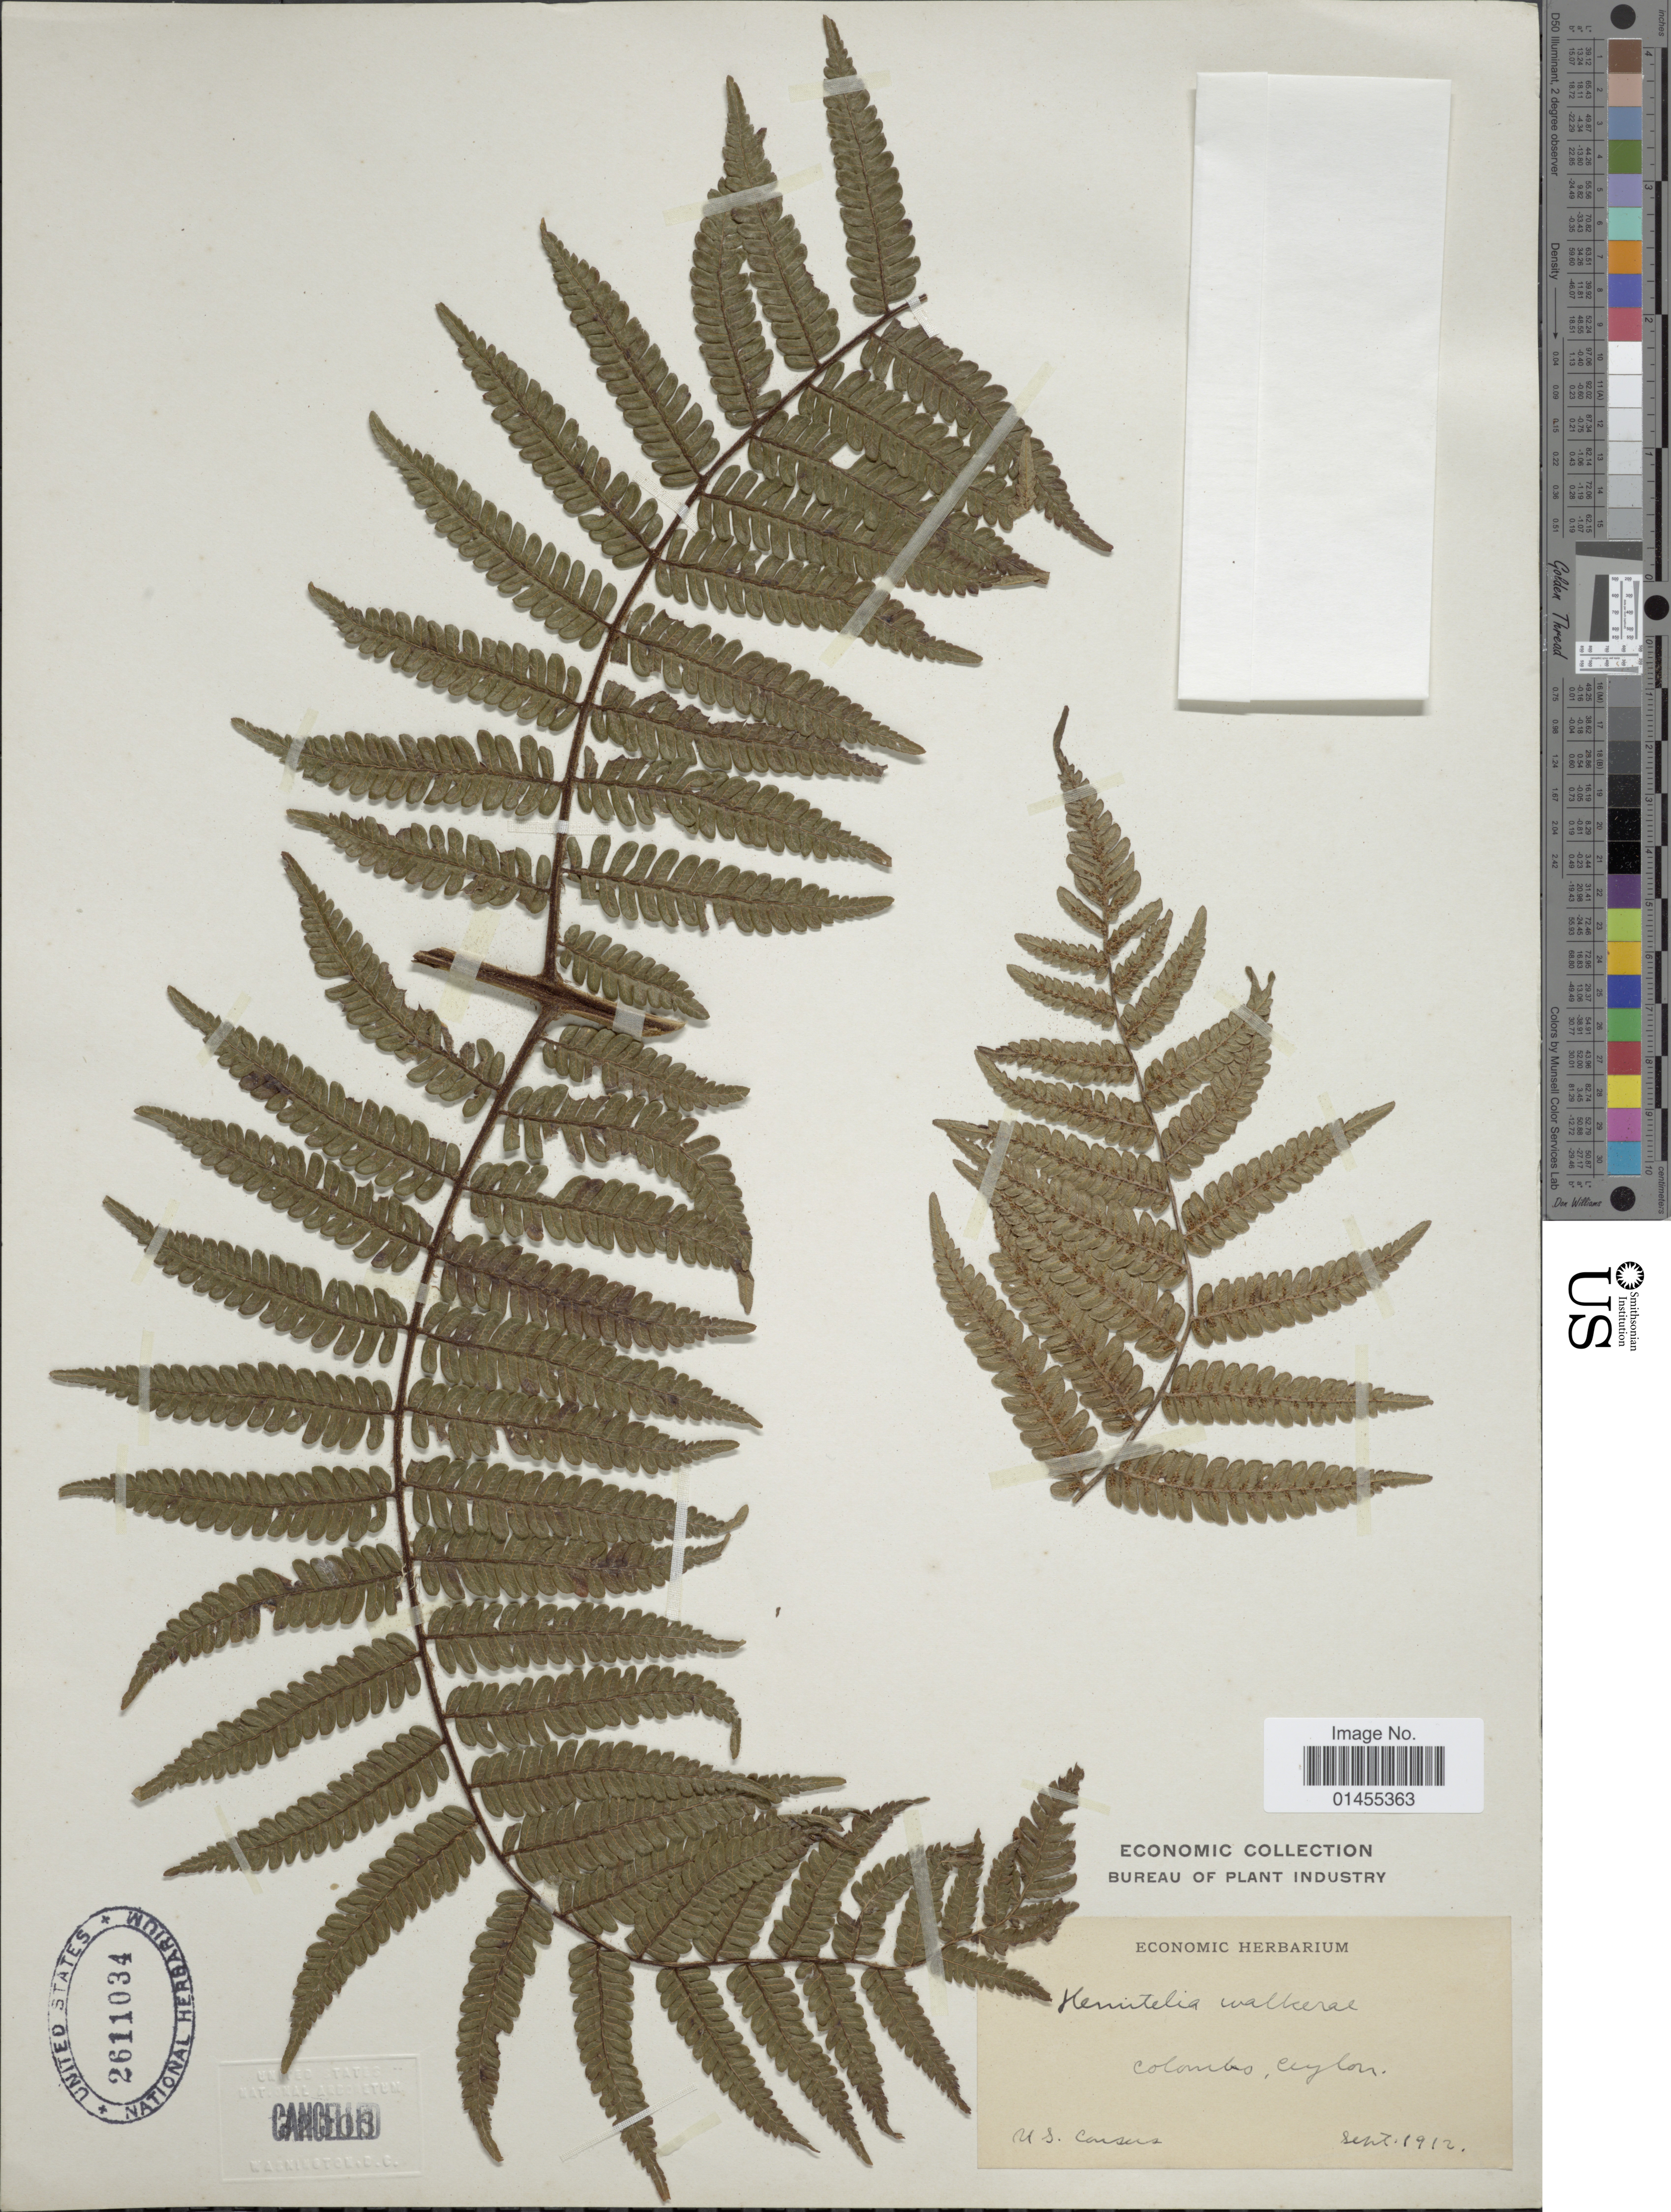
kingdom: Plantae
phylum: Tracheophyta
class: Polypodiopsida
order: Cyatheales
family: Cyatheaceae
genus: Alsophila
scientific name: Alsophila walkerae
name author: (Hook.) J. Sm.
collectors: U. Carsus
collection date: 1912-09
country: Sri Lanka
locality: Ceylon, Colombo. [interpreted]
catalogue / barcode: US 2611034